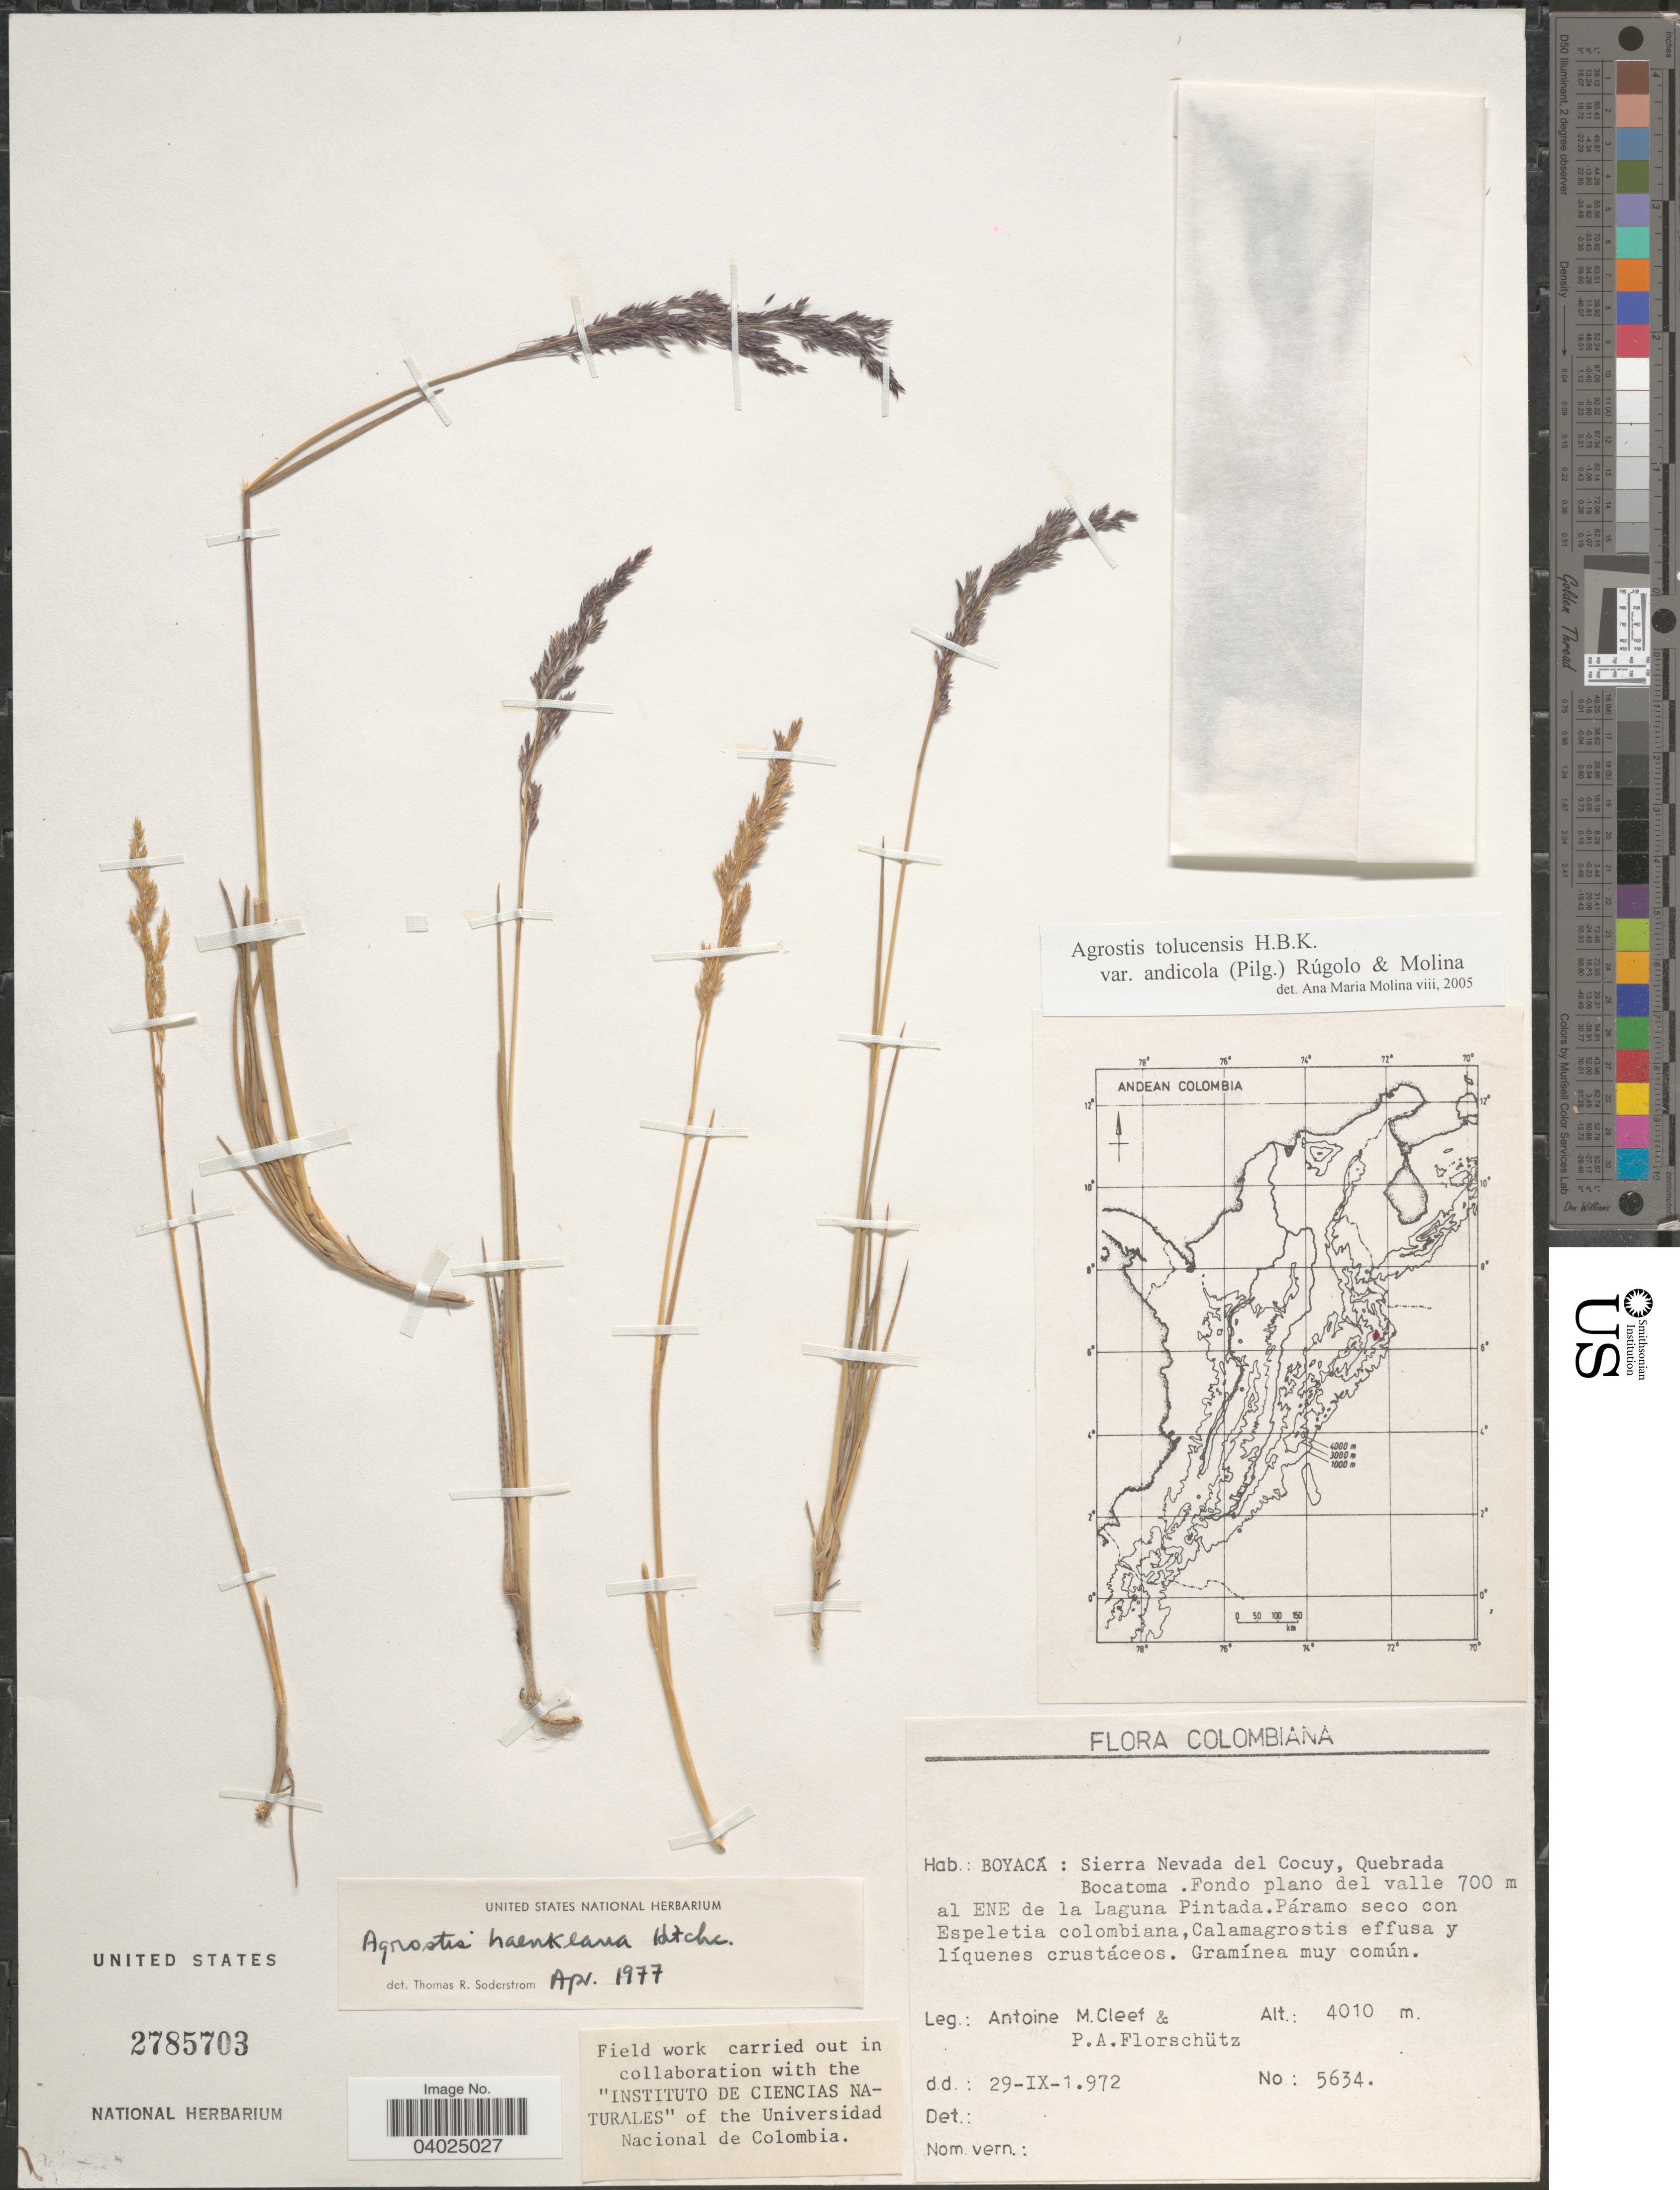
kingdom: Plantae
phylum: Tracheophyta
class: Liliopsida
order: Poales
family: Poaceae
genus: Agrostis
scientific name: Agrostis tolucensis var. andicola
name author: (Pilg.) Rúgolo & A.M. Molina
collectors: A. M. Cleef & P. Florschütz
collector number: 5634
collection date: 1972-09-29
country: Colombia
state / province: Boyacá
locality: Sierra Nevada del Cocuy, Quebrada Bocatoma. Fondo plano del valle 700 m al ENE de la Laguna Pintada.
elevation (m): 4010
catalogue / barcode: US 2785703